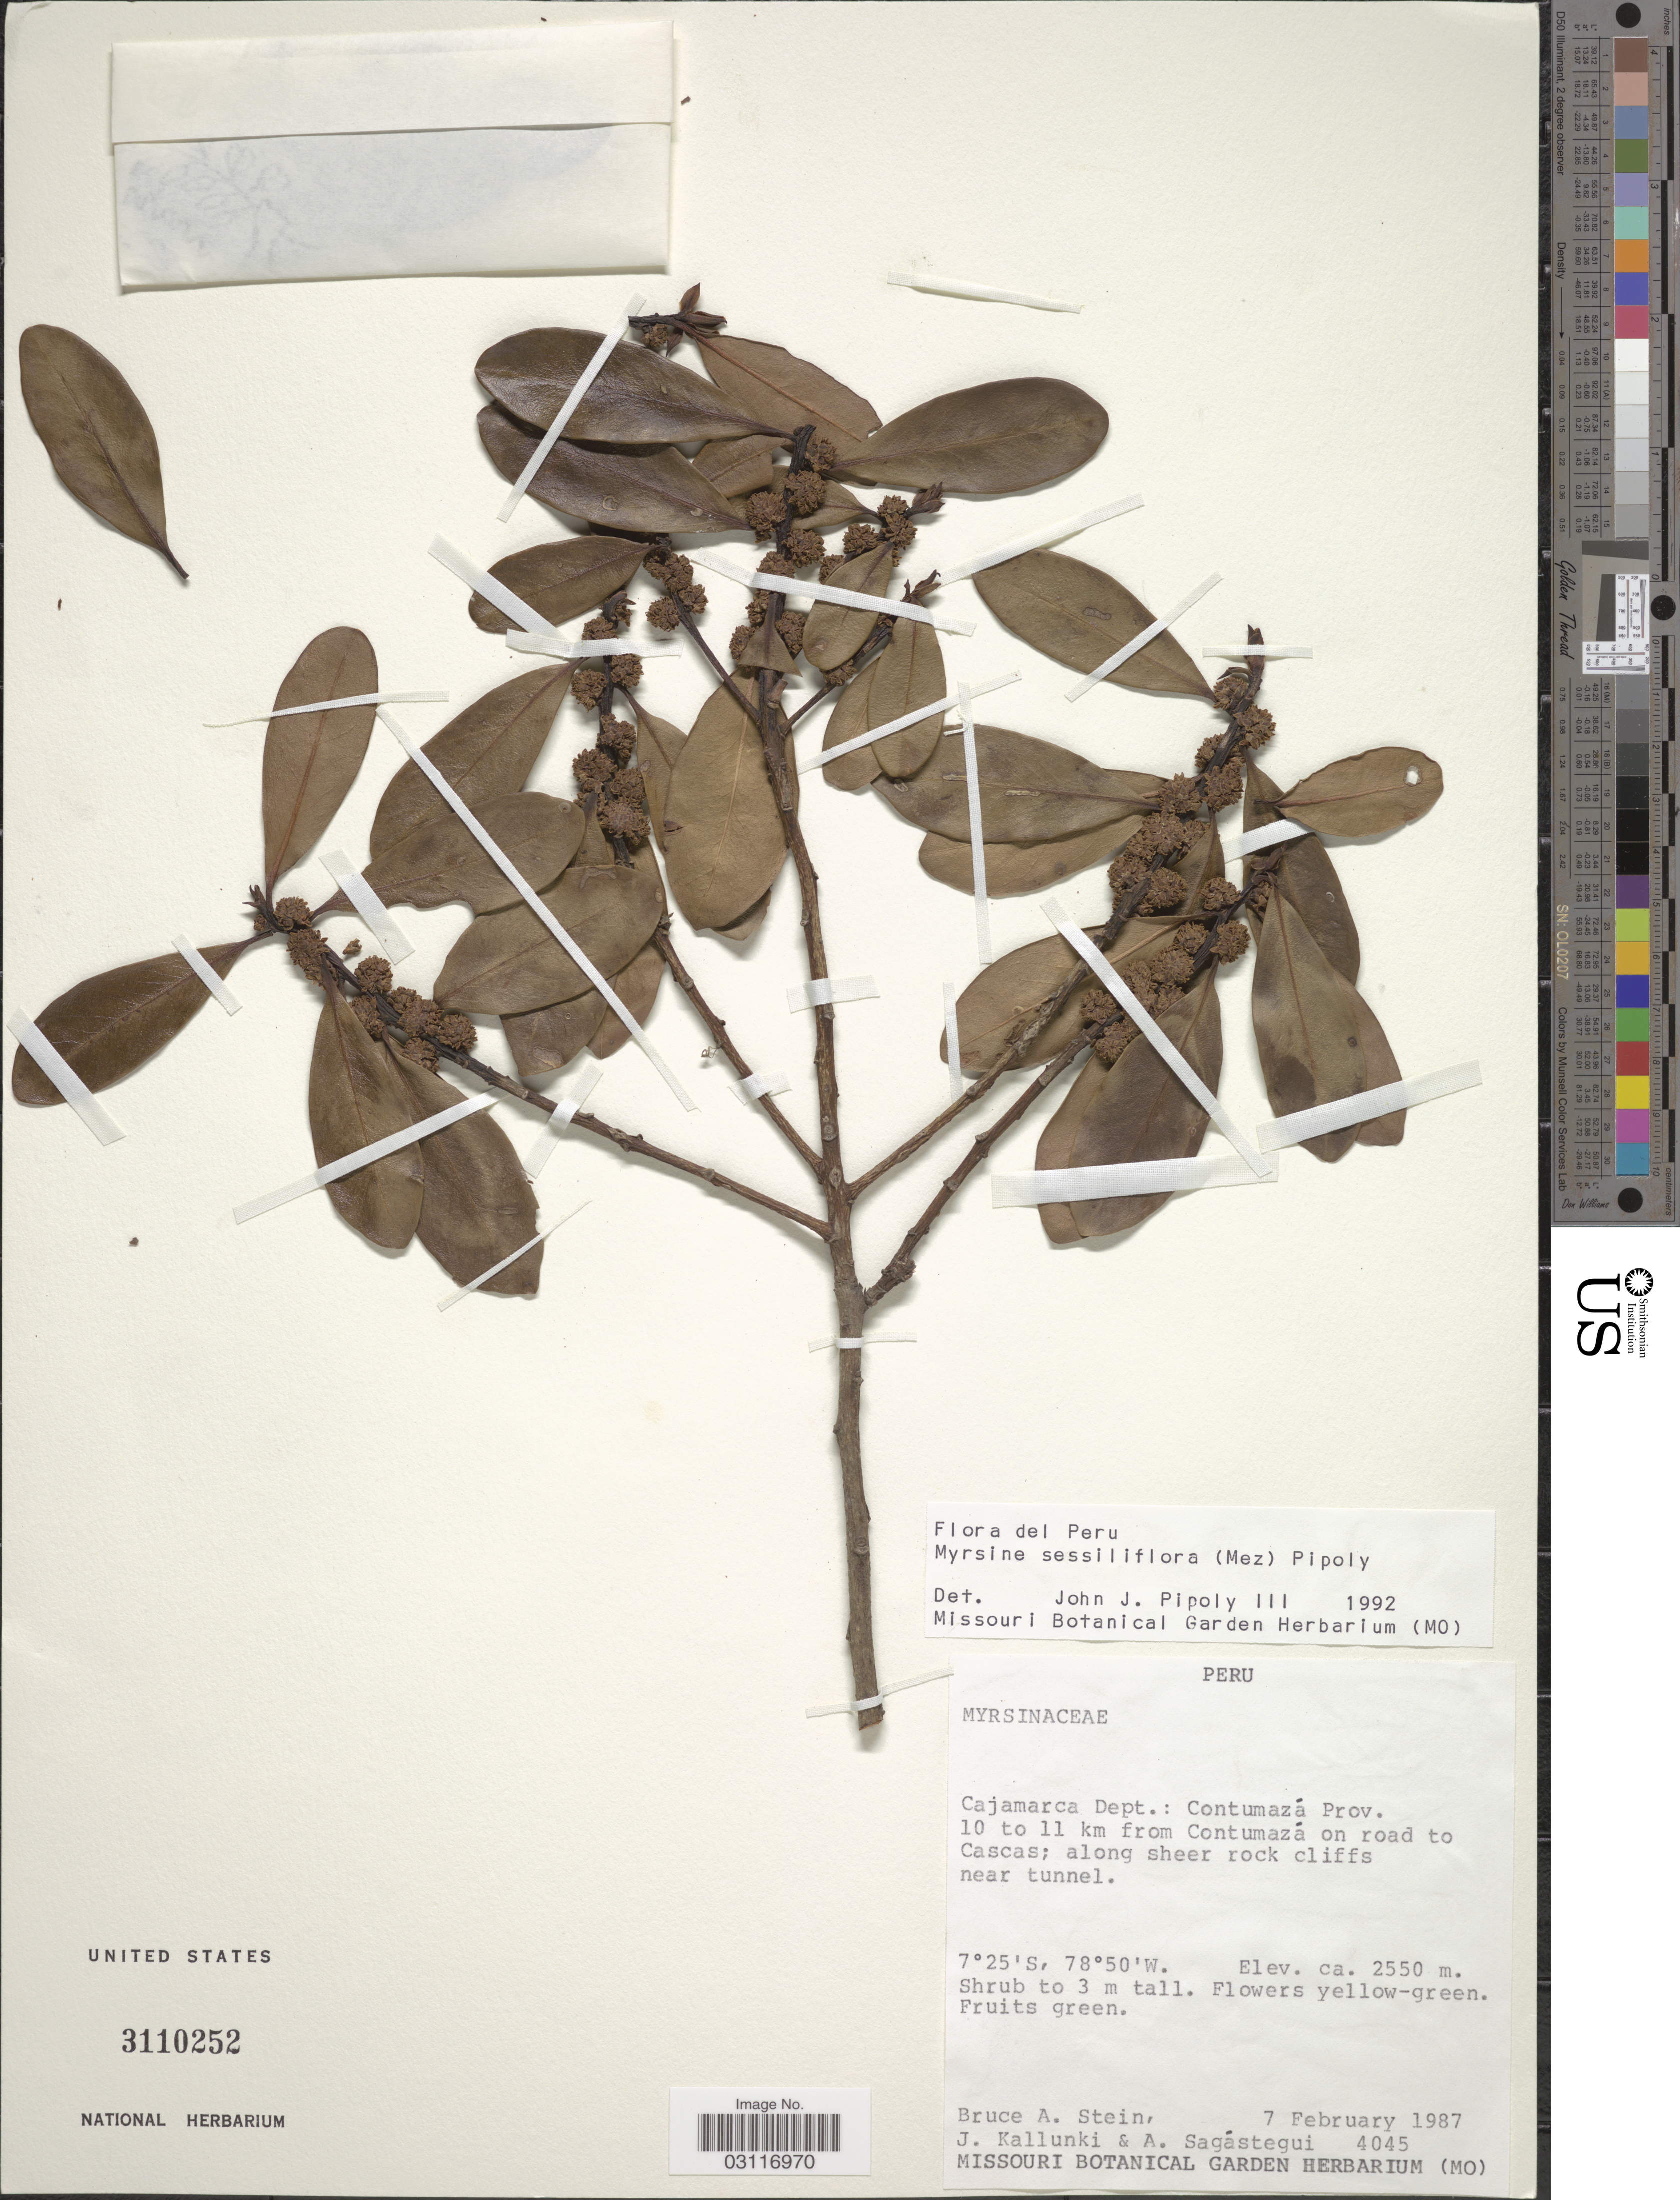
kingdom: Plantae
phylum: Tracheophyta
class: Magnoliopsida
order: Ericales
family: Primulaceae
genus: Myrsine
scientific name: Myrsine sessiliflora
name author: (Mez) Pipoly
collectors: B. A. Stein, J. Kallunki & A. Sagastegui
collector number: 4045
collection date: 1987-02-07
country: Peru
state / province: Cajamarca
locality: Cajamarca Dept.: Contumazá Prov. 10 to 11 km from Contumazá on road to Cascas; along sheer rock cliffs near tunnel.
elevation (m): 2550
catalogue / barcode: US 3110252